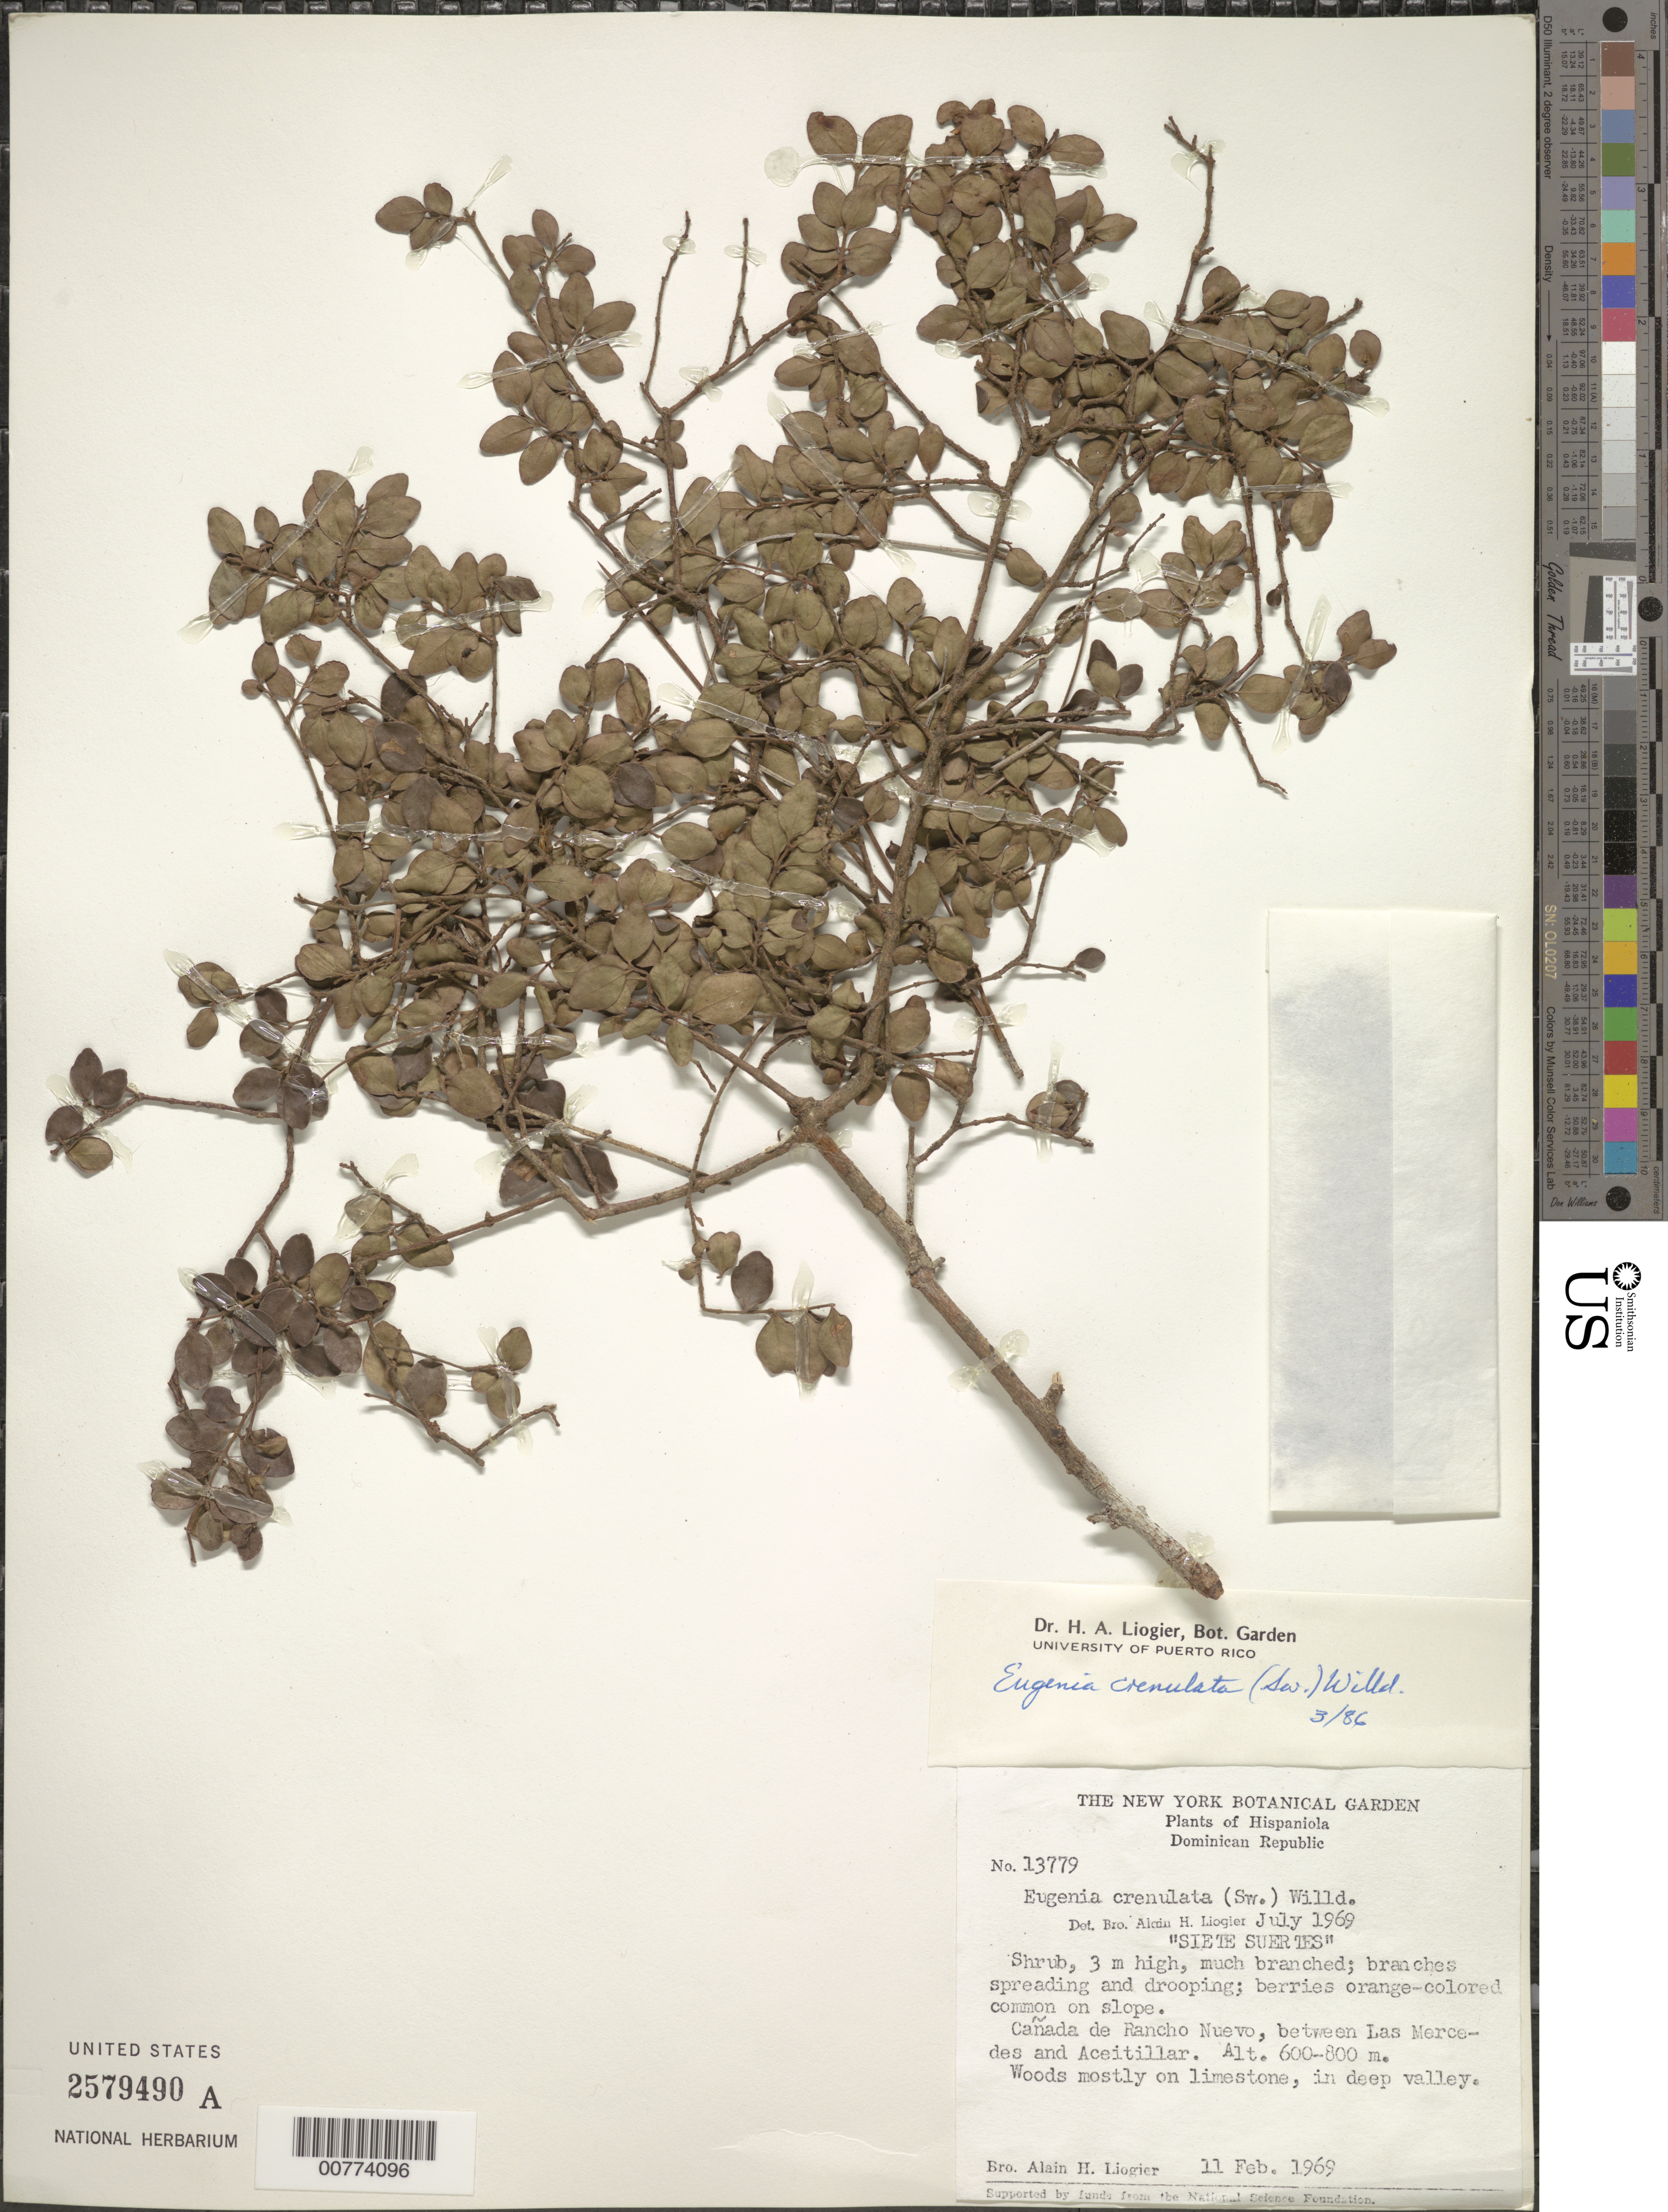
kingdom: Plantae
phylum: Tracheophyta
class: Magnoliopsida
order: Myrtales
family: Myrtaceae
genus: Eugenia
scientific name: Eugenia crenulata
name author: (Sw.) Willd.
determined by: Liogier, Alain H.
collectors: A. H. Liogier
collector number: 13779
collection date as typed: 11 Feb 1969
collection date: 1969-02-11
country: Dominican Republic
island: Hispaniola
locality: Cañada de Rancho Nuevo, between Las Mercedes and Aceitillar.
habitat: Woods mostly on limestone.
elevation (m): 600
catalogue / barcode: US 2579490A